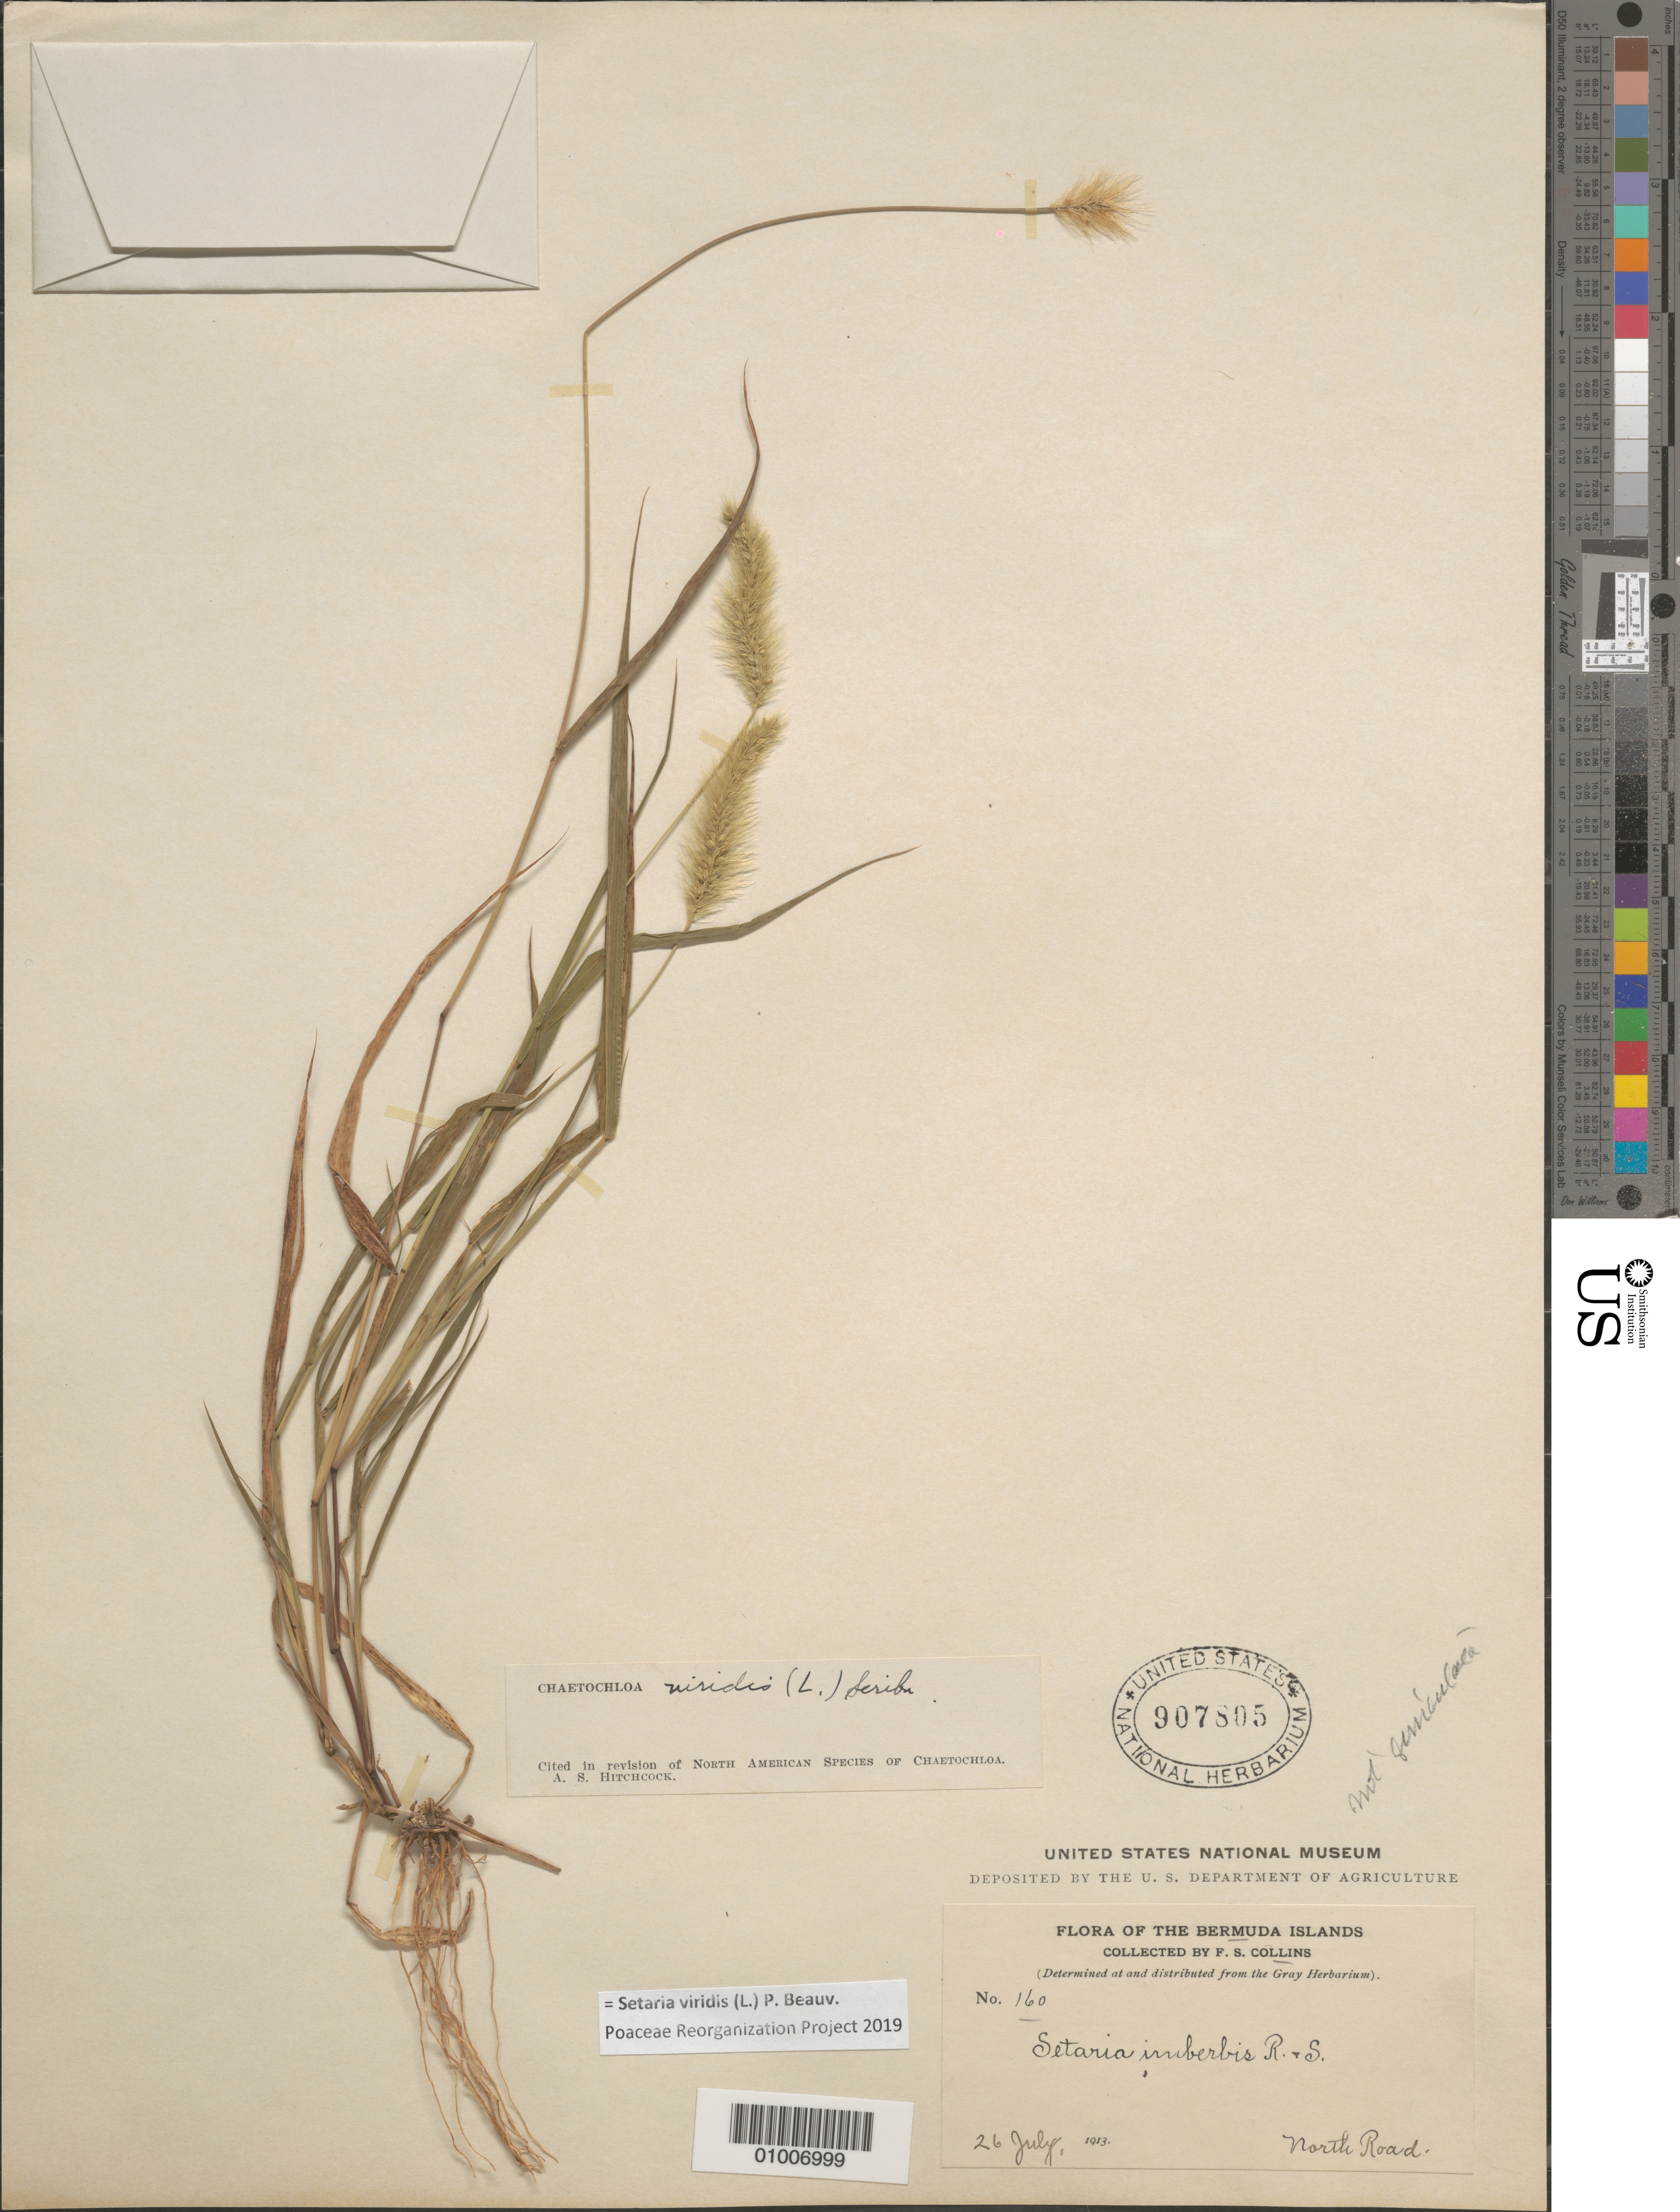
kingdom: Plantae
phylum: Tracheophyta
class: Liliopsida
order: Poales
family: Poaceae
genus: Setaria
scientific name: Setaria viridis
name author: (L.) P. Beauv.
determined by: Poaceae Reorganization Project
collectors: F. Collins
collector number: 160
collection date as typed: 26 Jul 1913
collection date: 1913-07-26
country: Bermuda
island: Bermuda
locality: North Road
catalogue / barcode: US 907805